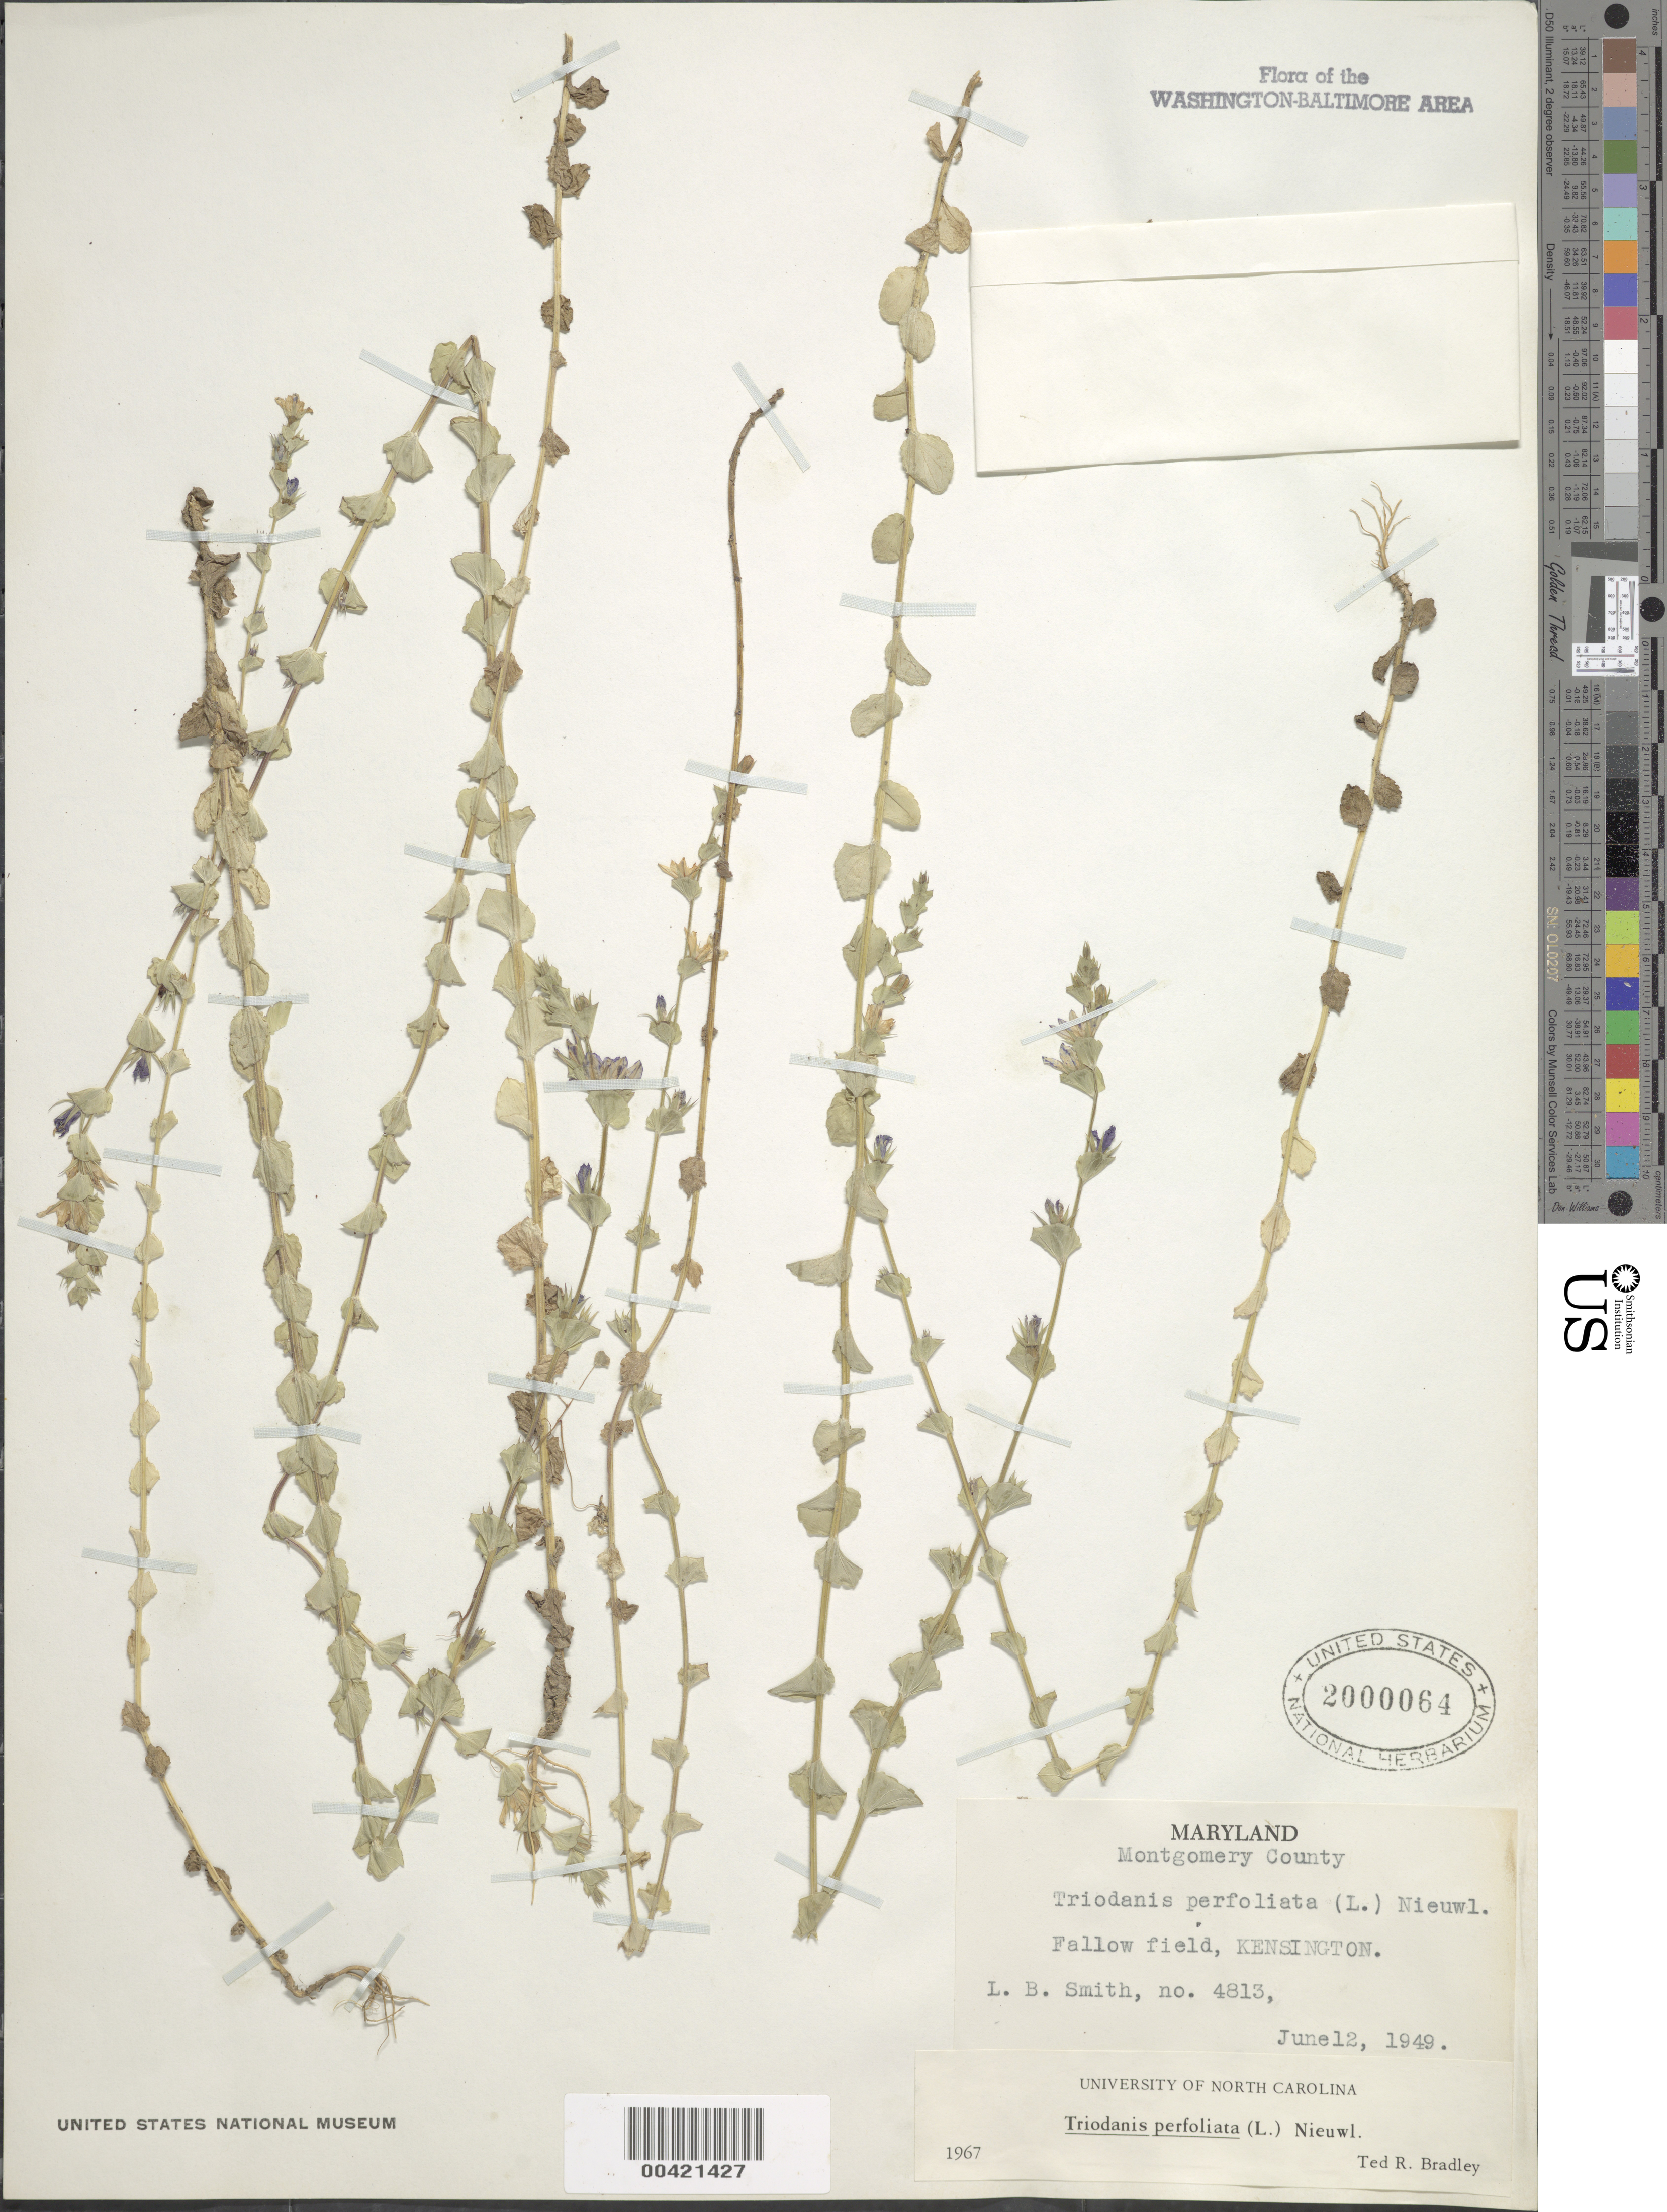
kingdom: Plantae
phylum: Tracheophyta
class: Magnoliopsida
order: Asterales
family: Campanulaceae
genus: Triodanis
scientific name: Triodanis perfoliata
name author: (L.) Nieuwl.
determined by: Bradley, T. R.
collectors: L. Smith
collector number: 4813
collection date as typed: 12 Jun 1949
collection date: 1949-06-12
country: United States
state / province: Maryland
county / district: Montgomery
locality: Kensington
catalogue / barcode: US 2000064